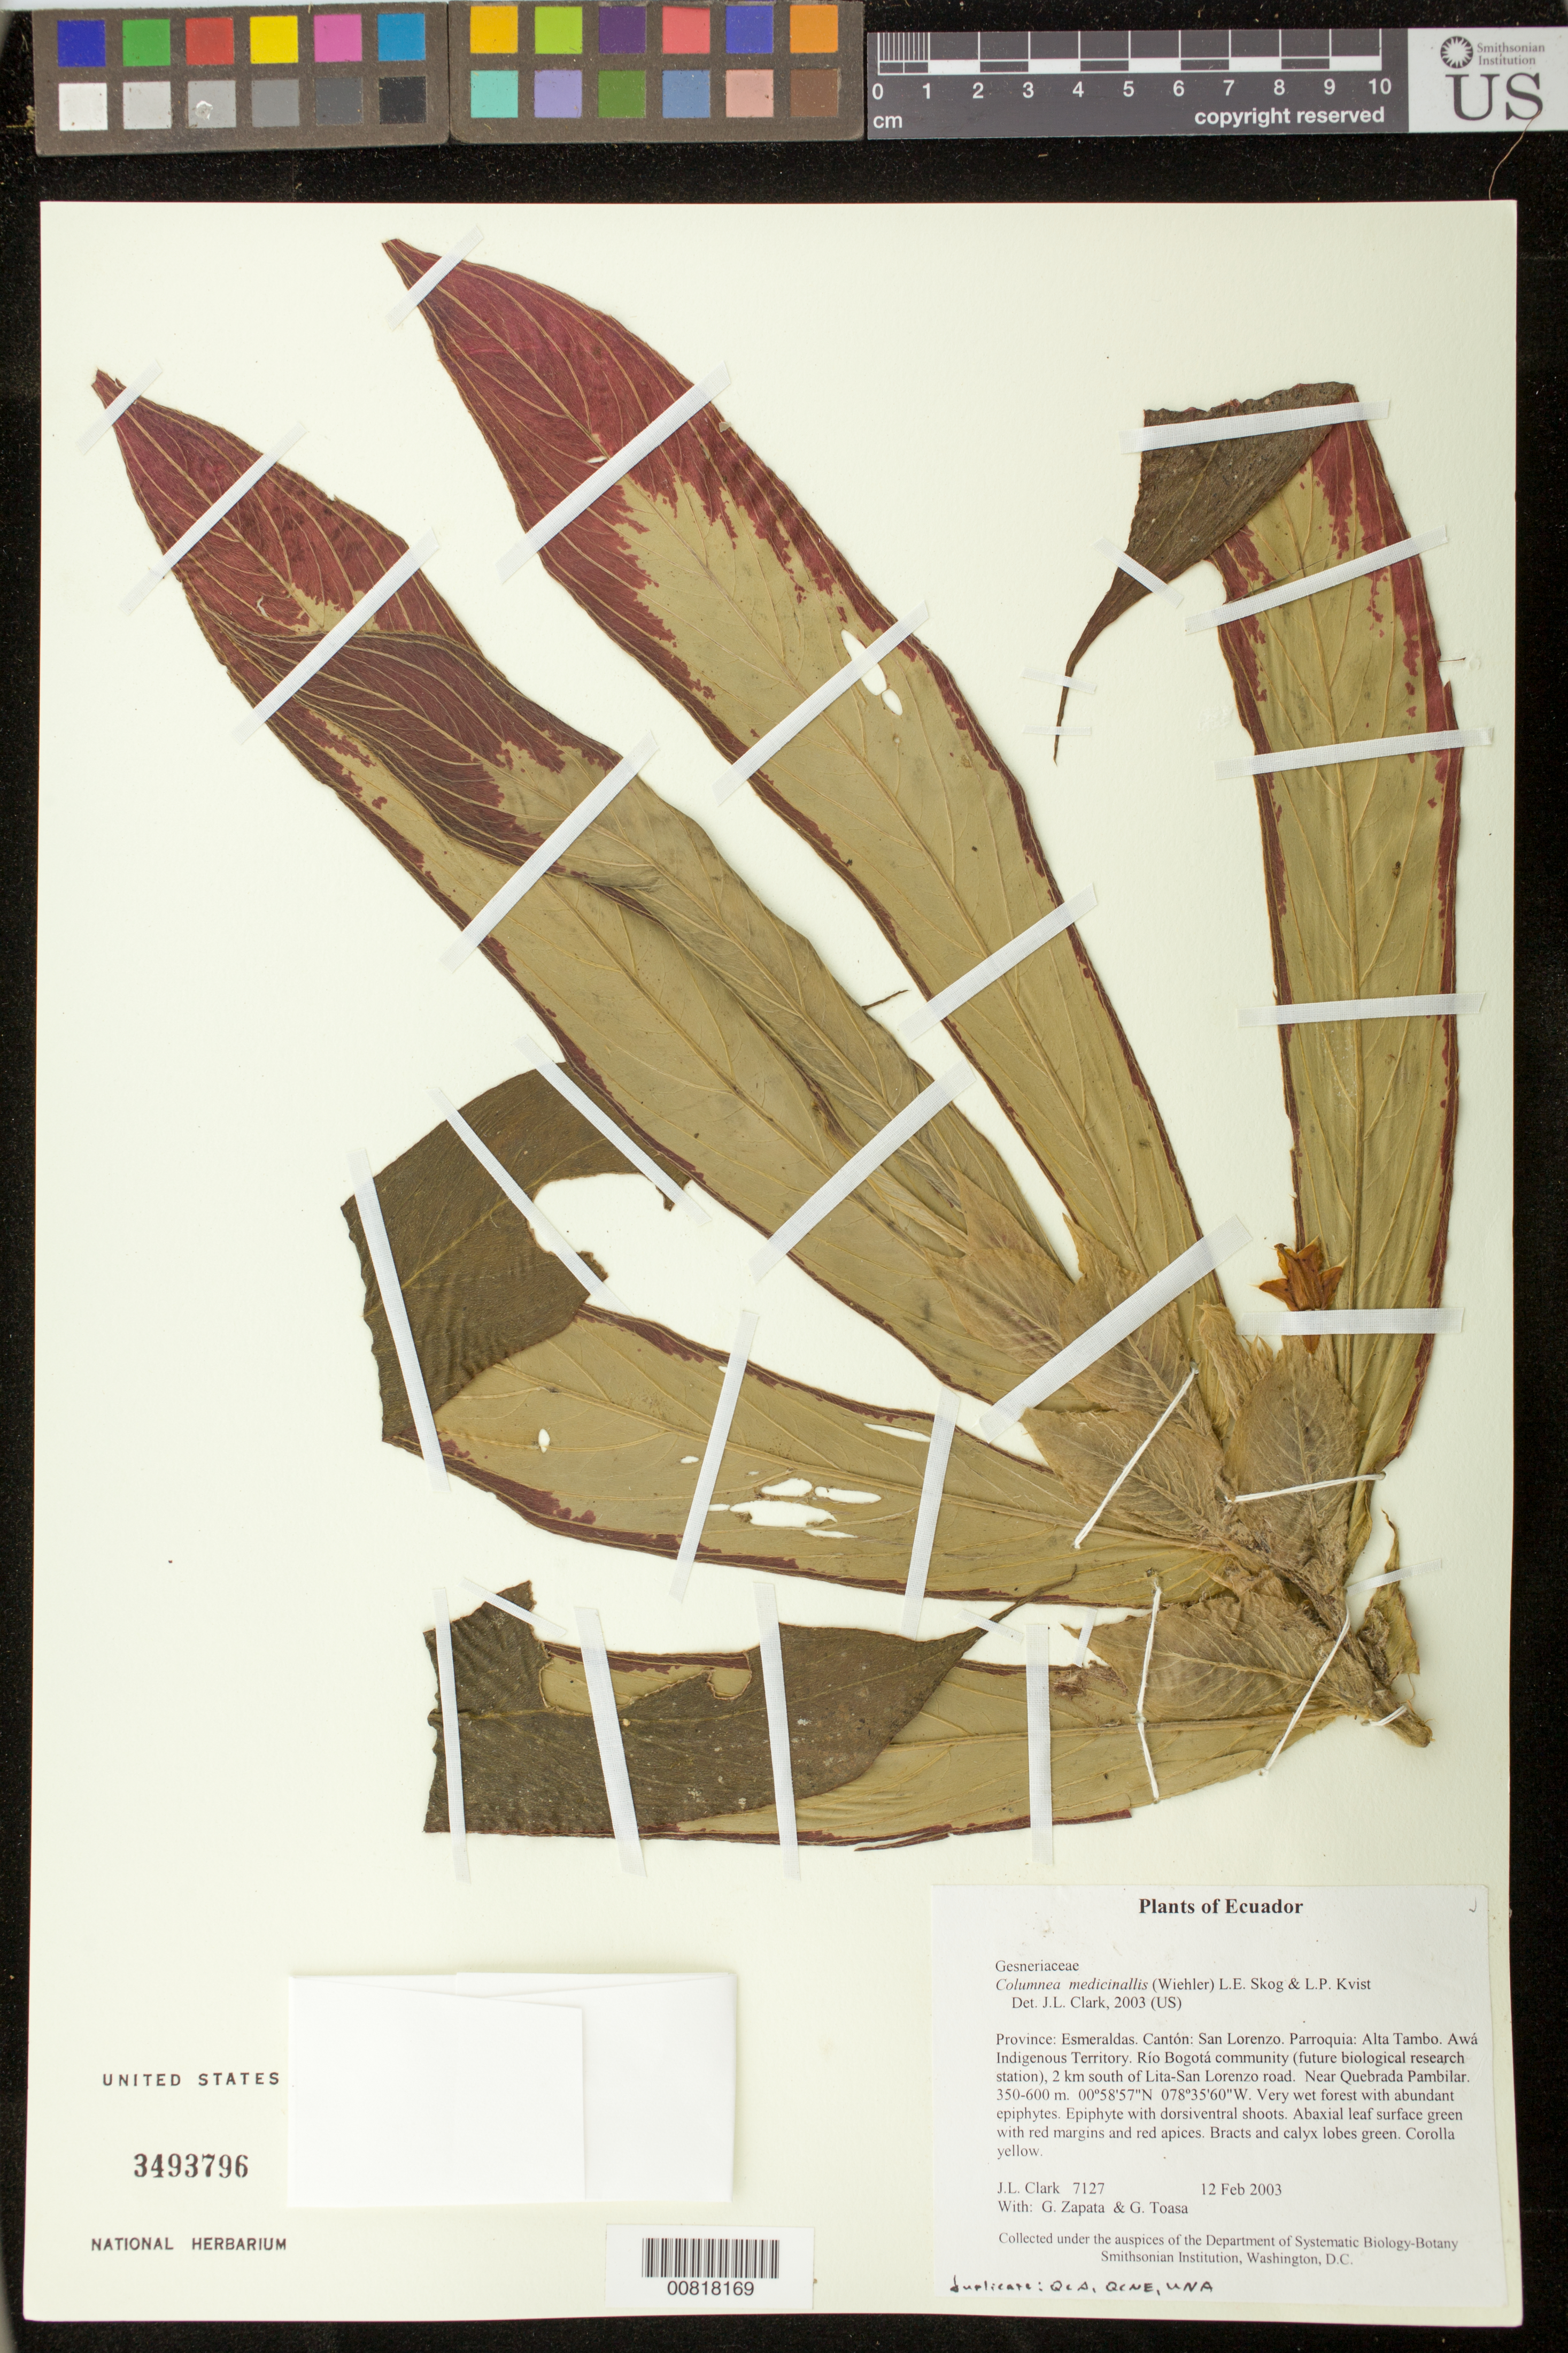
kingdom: Plantae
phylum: Tracheophyta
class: Magnoliopsida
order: Lamiales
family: Gesneriaceae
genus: Columnea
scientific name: Columnea medicinalis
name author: (Wiehler) L.E. Skog & L.P. Kvist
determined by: Clark, J. L., (SEL), The Marie Selby Botanical Garden (UNITED STATES)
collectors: J. L. Clark, G. Zapata & G. Toasa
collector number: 7127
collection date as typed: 12 Feb 2003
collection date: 2003-02-12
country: Ecuador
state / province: Esmeraldas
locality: San Lorenzo. Parroquia: Alta Tambo. Awá Indigenous Territory. Río Bogotá community (future biological research station), 2 km south of Lita-San Lorenzo road. Near Quebrada Pambilar.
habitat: Very wet forest with abundant epiphytes.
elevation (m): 350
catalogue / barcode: US 3493796